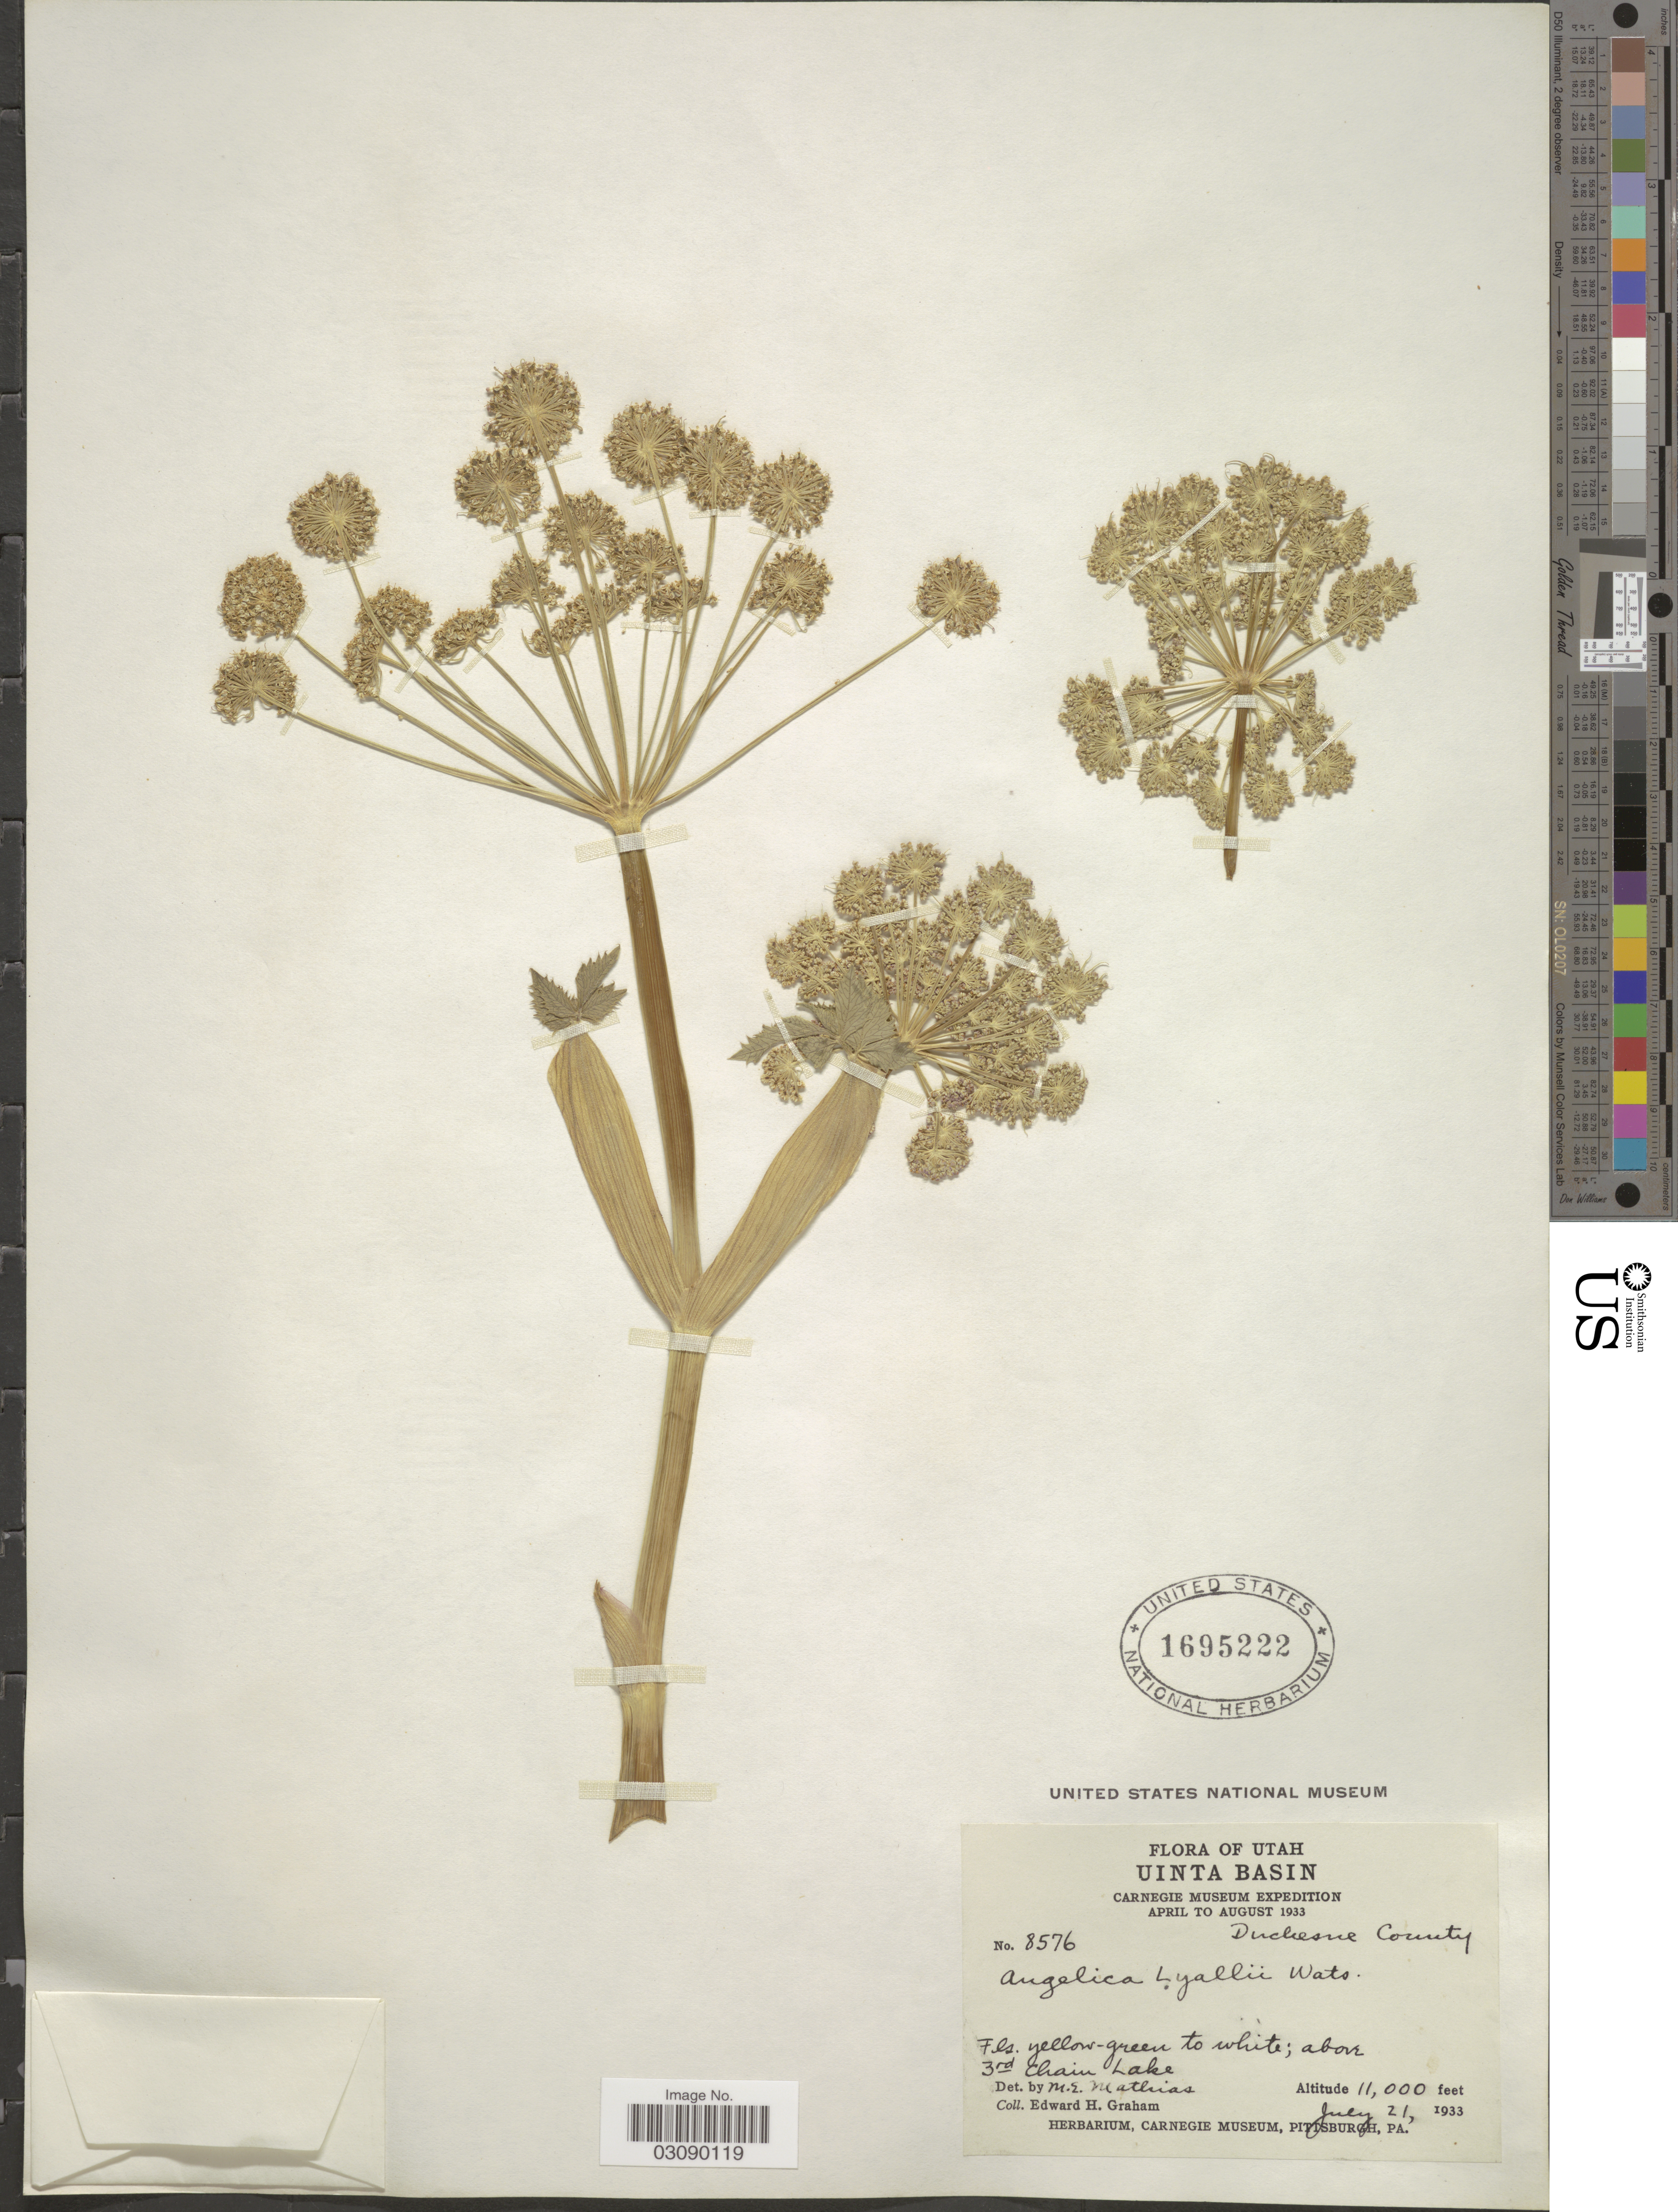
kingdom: Plantae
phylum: Tracheophyta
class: Magnoliopsida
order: Apiales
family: Apiaceae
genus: Angelica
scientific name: Angelica arguta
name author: Nutt.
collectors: E. H. Graham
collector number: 8576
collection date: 1933-07-21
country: United States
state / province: Utah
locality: Uintah Basin. Above 3rd Chain Lake.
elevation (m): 3353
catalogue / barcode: US 1695222